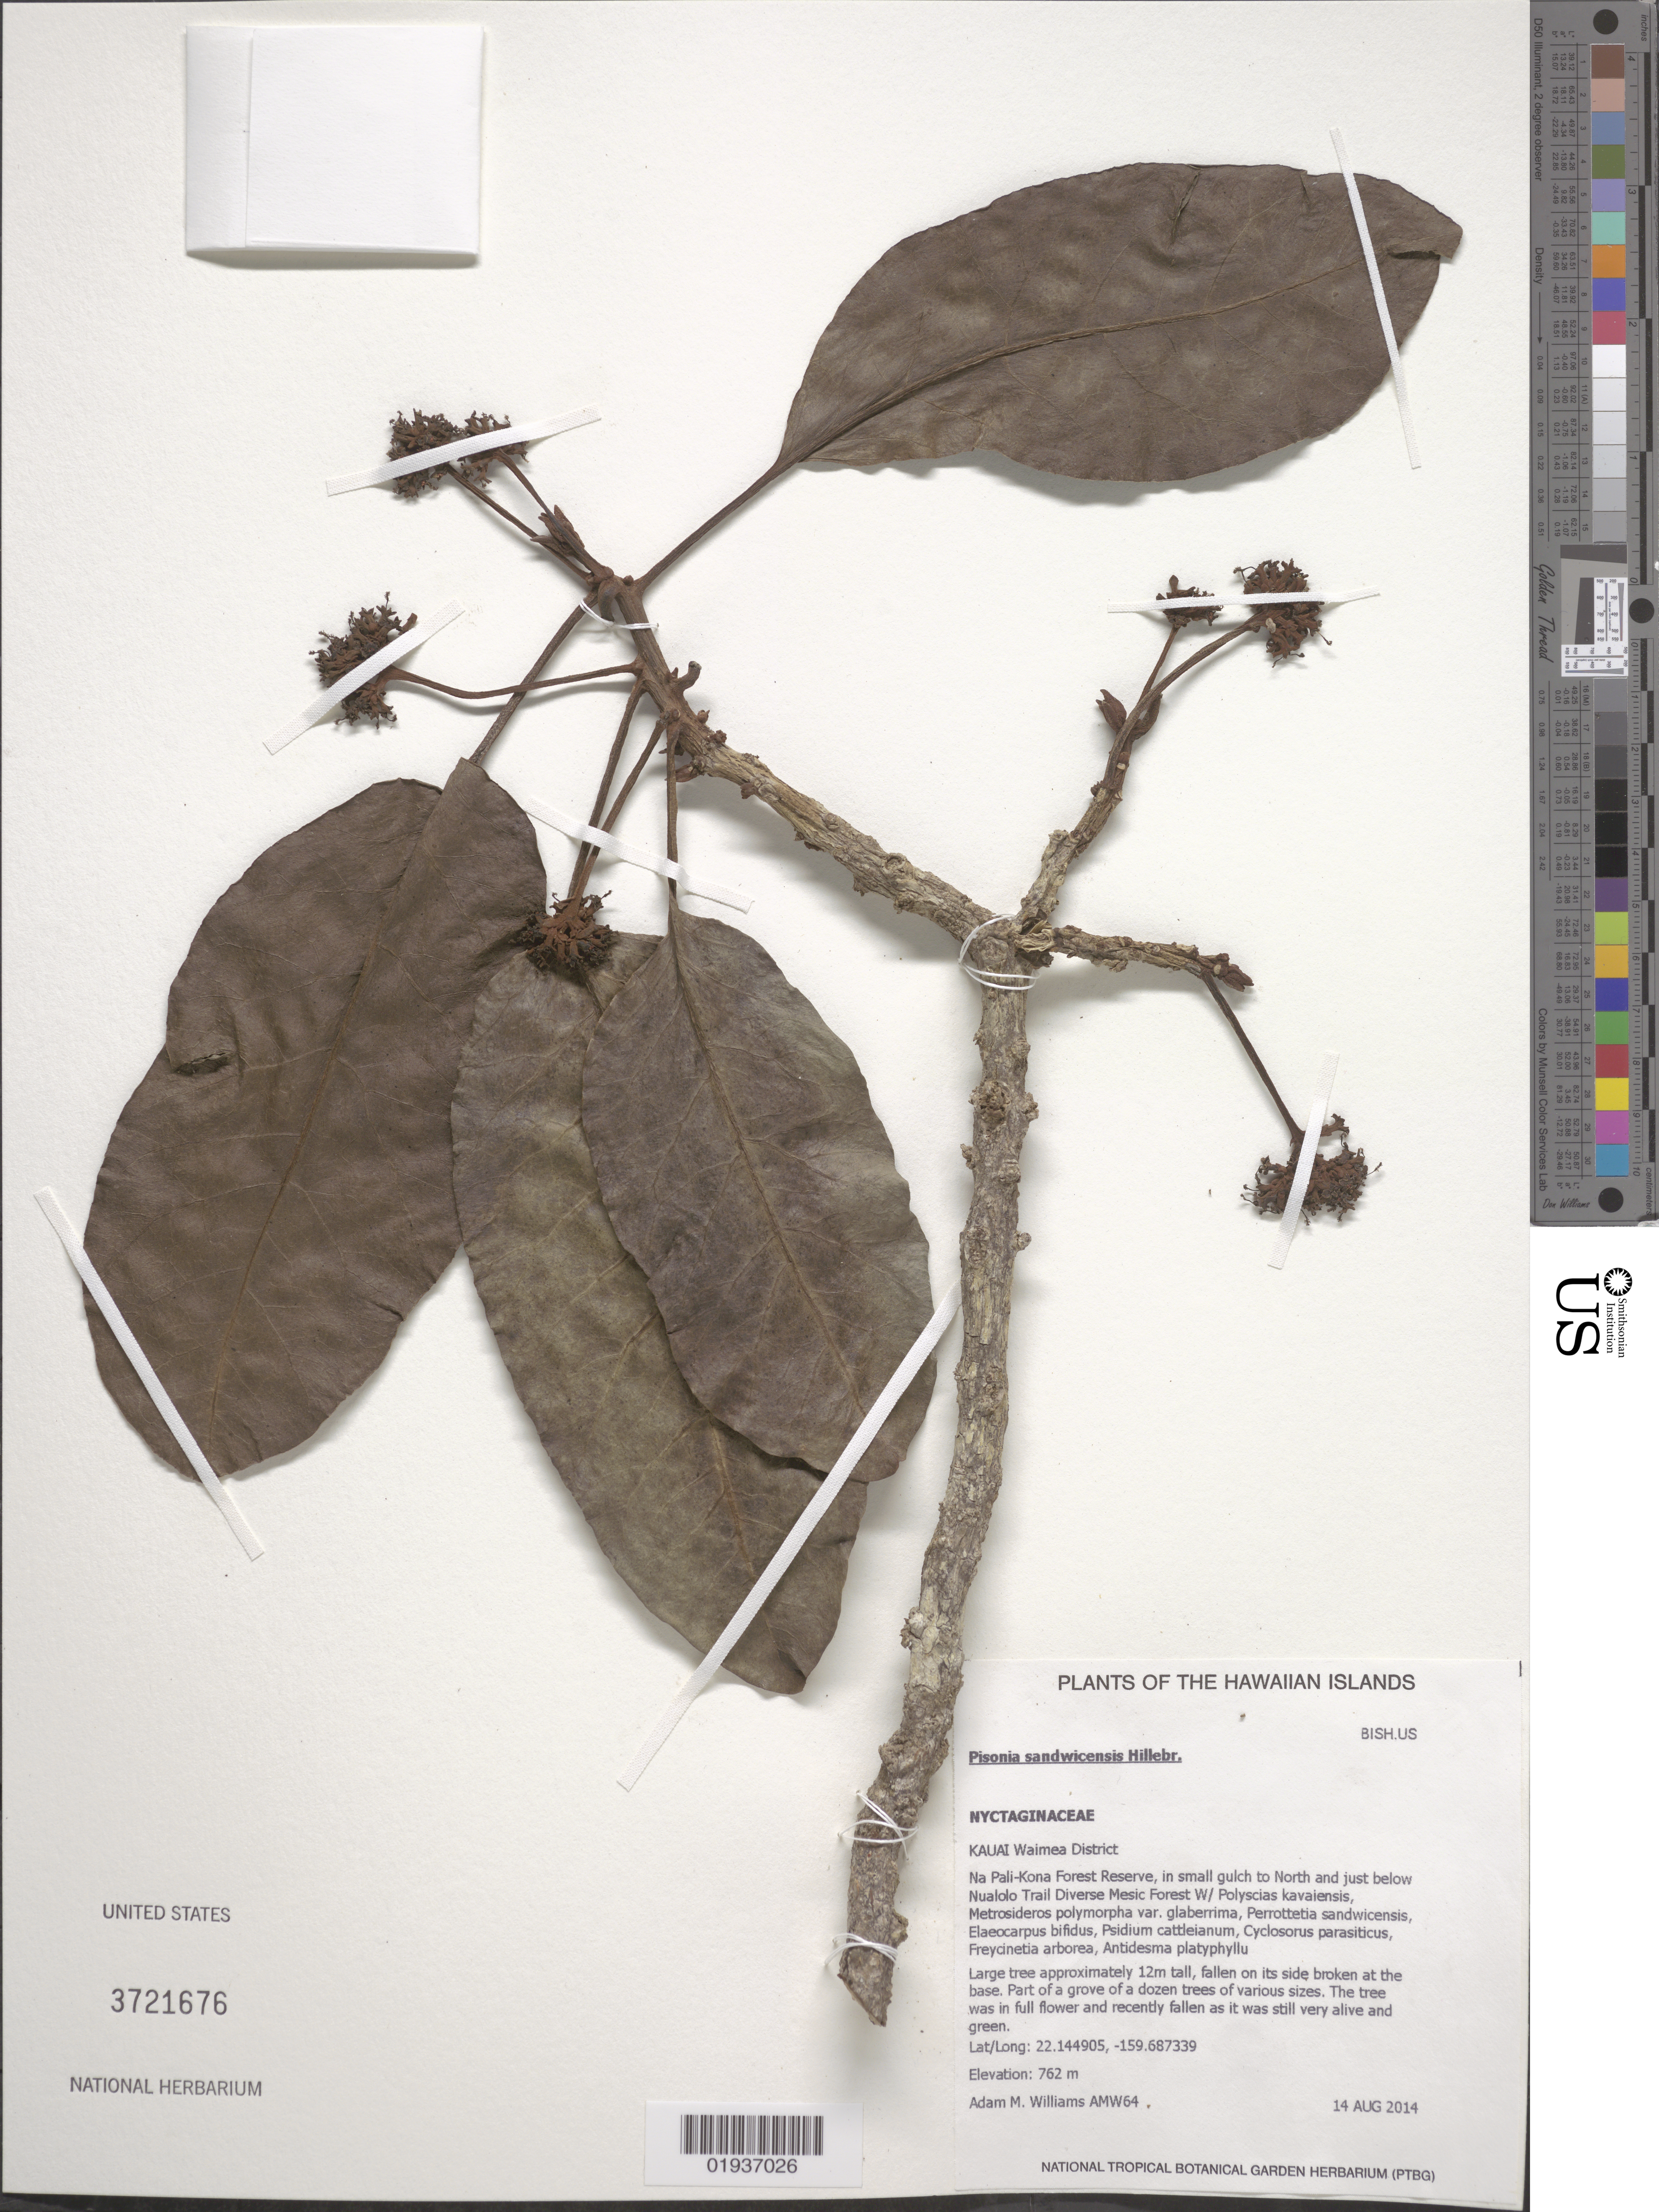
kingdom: Plantae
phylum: Tracheophyta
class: Magnoliopsida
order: Caryophyllales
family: Nyctaginaceae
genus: Rockia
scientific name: Rockia sandwicensis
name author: (Hillebr.) Heimerl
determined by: Wagner, W. L., (BOT), Smithsonian Institution - National Museum of Natural History (UNITED STATES)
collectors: A. Williams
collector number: AMW64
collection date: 2014-08-14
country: United States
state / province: Hawaii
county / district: Kauai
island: Kaua'i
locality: Waimea District, Na Pali-Kona Forest Reserve, in small gulch to north and just below Nualolo Trail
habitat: Diverse mesic forest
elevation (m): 762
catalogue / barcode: US 3721676